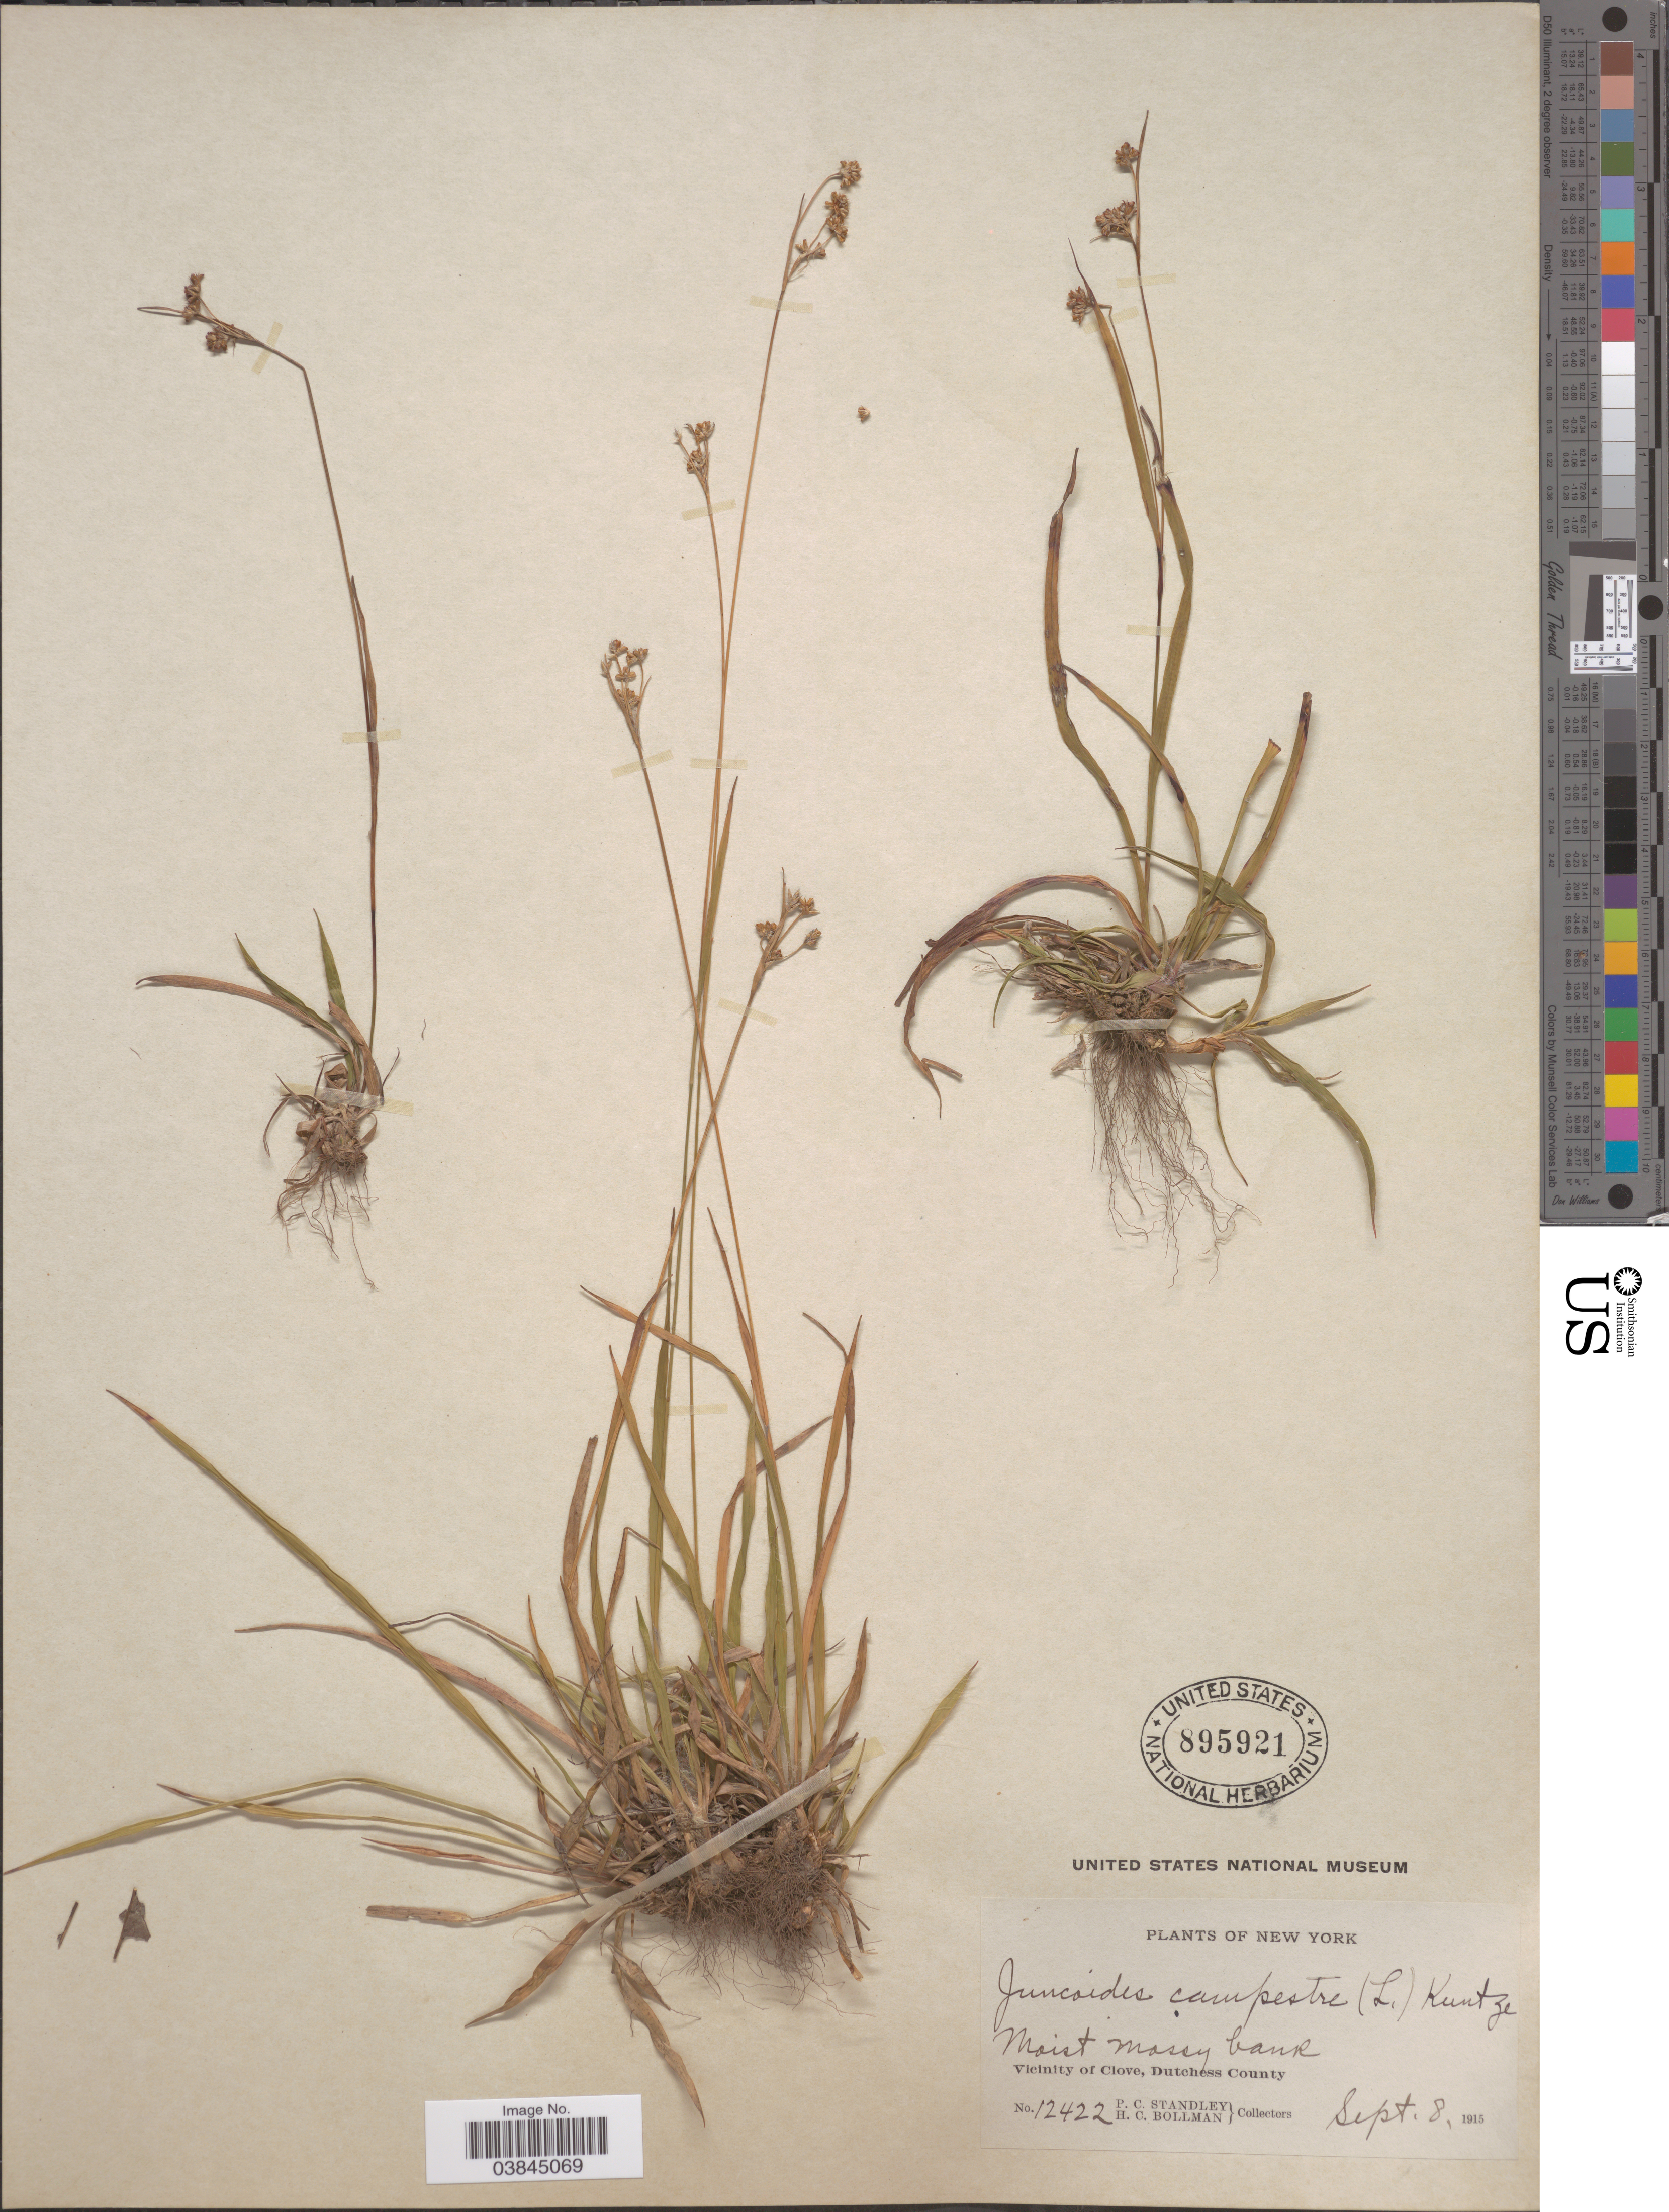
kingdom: Plantae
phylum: Tracheophyta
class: Liliopsida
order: Poales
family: Juncaceae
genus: Luzula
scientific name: Luzula campestris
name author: (L.) DC.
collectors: P. C. Standley & H. C. Bollman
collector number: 12422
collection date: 1915-09-08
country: United States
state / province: New York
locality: Vicinity of Clove, Dutchess County.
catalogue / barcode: US 895921